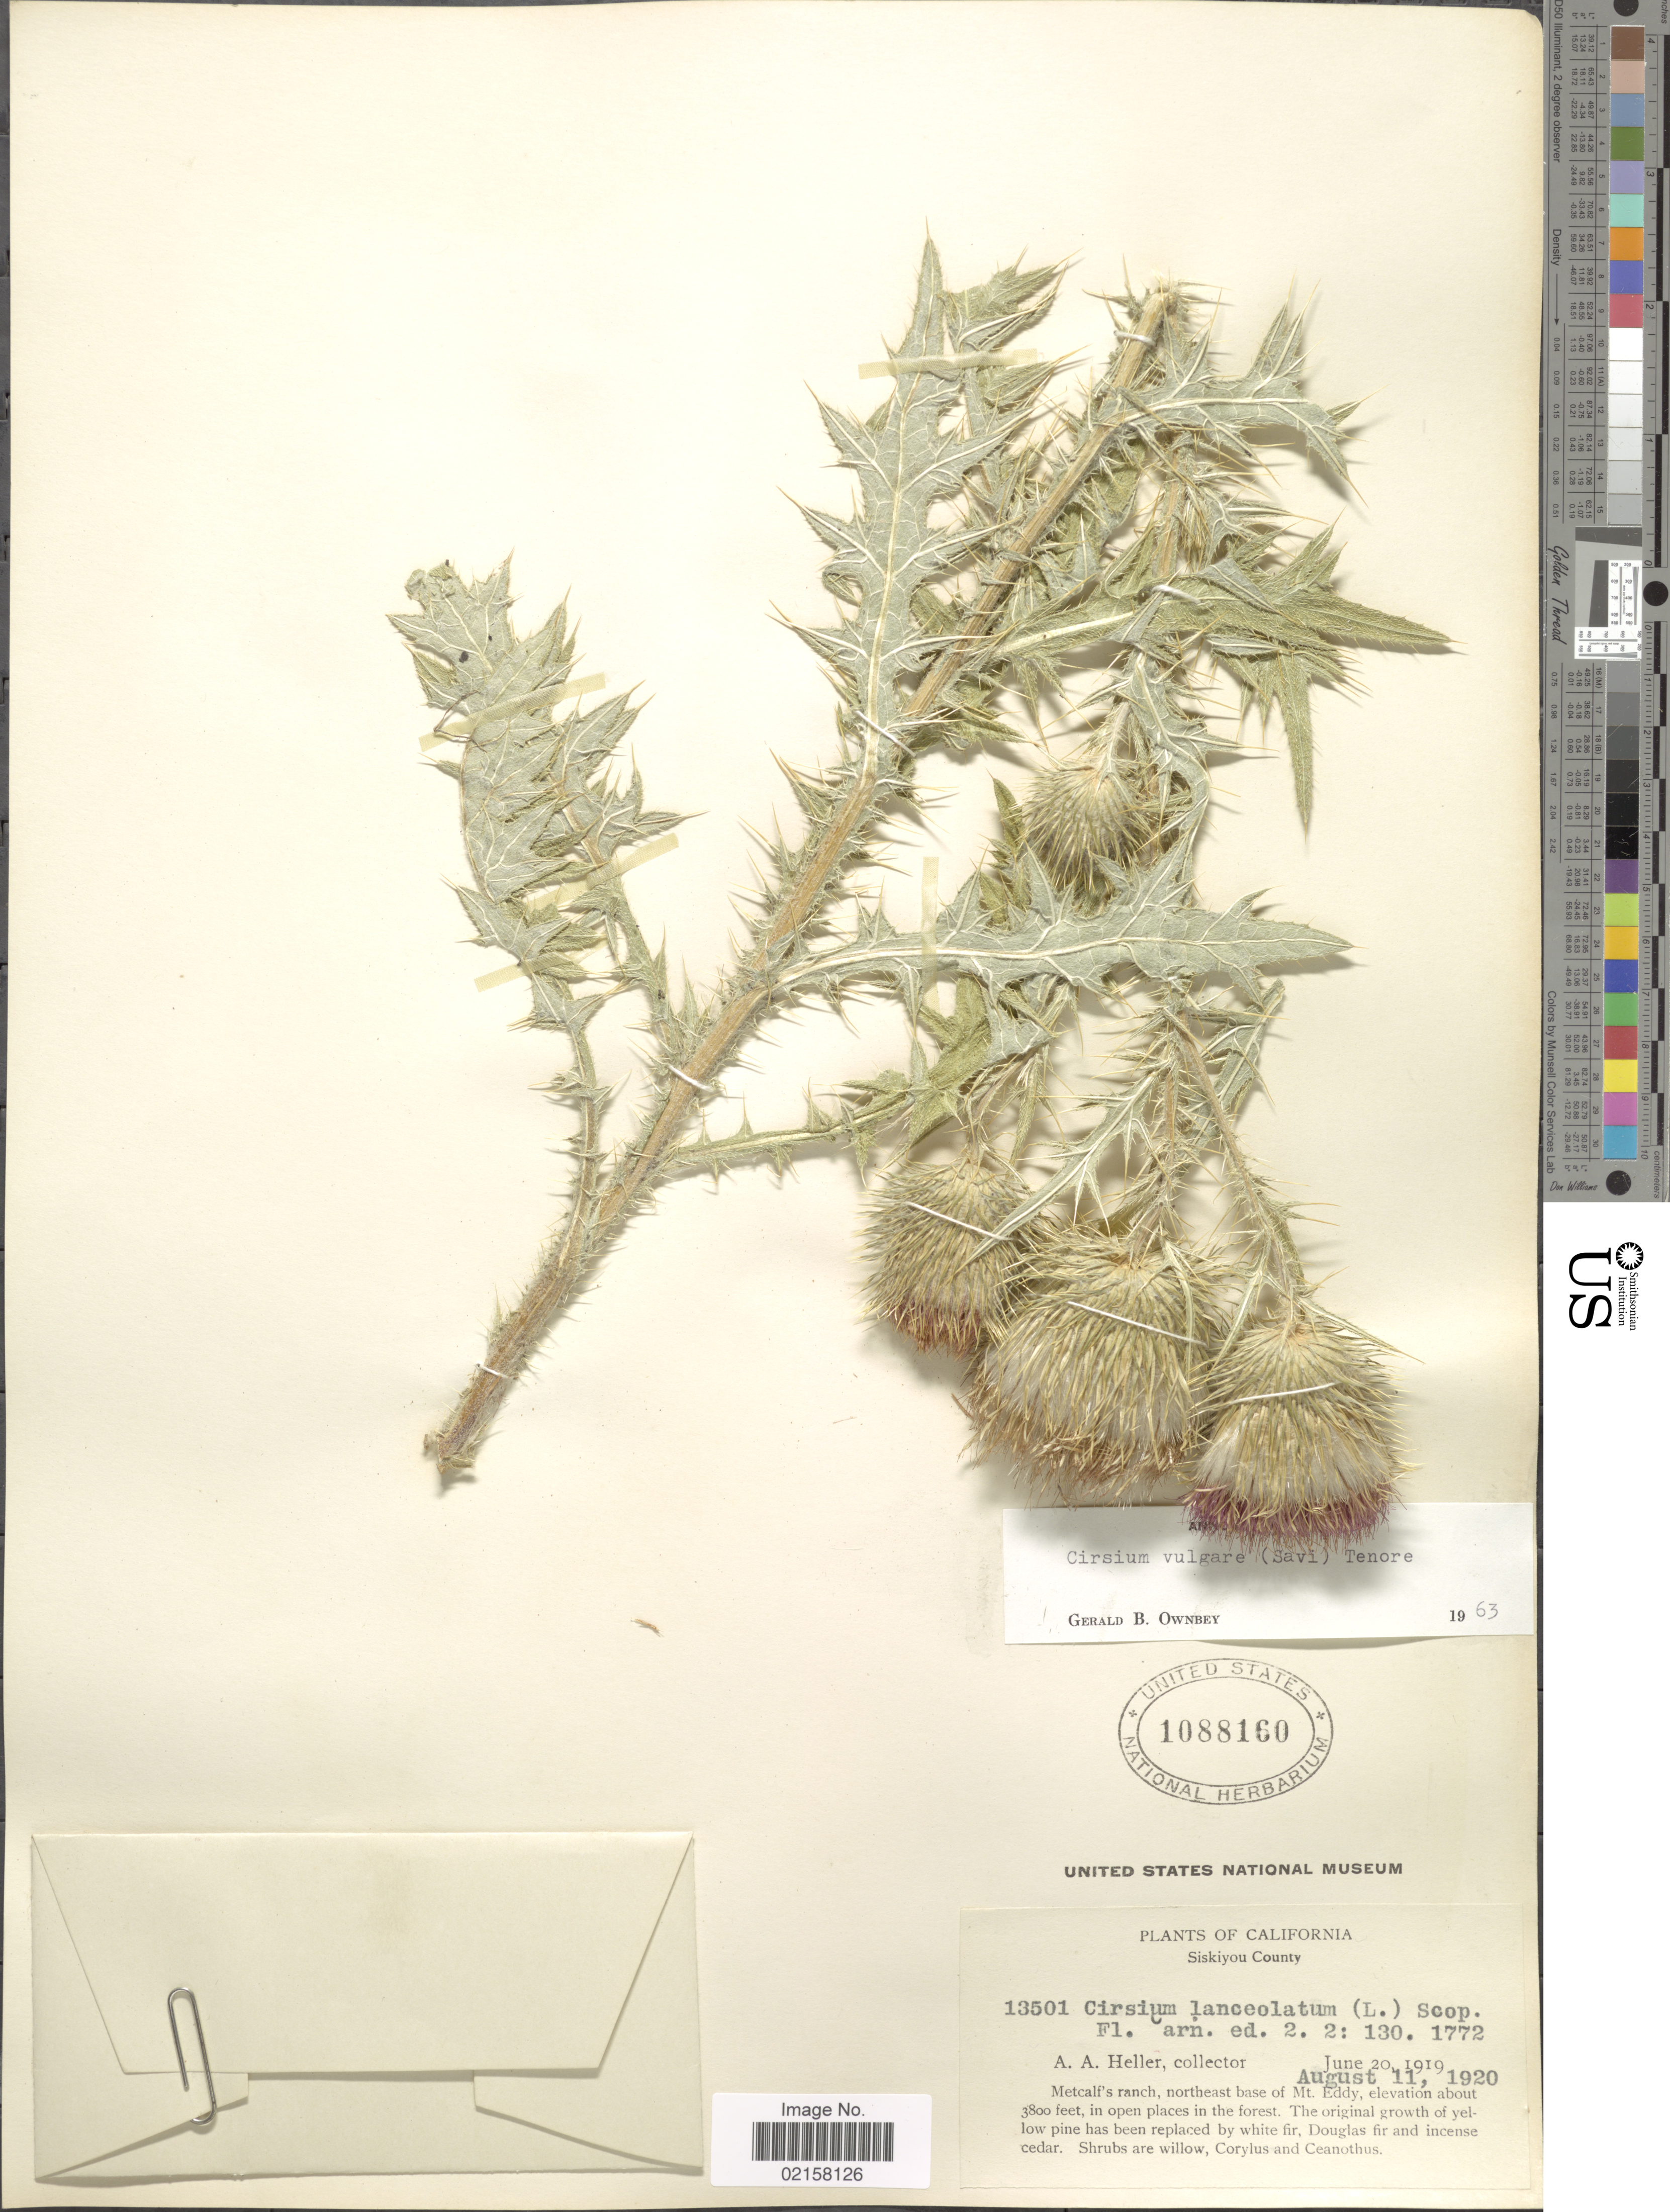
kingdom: Plantae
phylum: Tracheophyta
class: Magnoliopsida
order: Asterales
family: Asteraceae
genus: Cirsium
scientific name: Cirsium vulgare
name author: (Savi) Ten.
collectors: A. A. Heller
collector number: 13501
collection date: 1920-08-11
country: United States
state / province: California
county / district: Siskiyou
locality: Siskiyou County, Metcalf's ranch, northeast base of Mt. Eddy.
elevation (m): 1158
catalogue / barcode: US 1088160